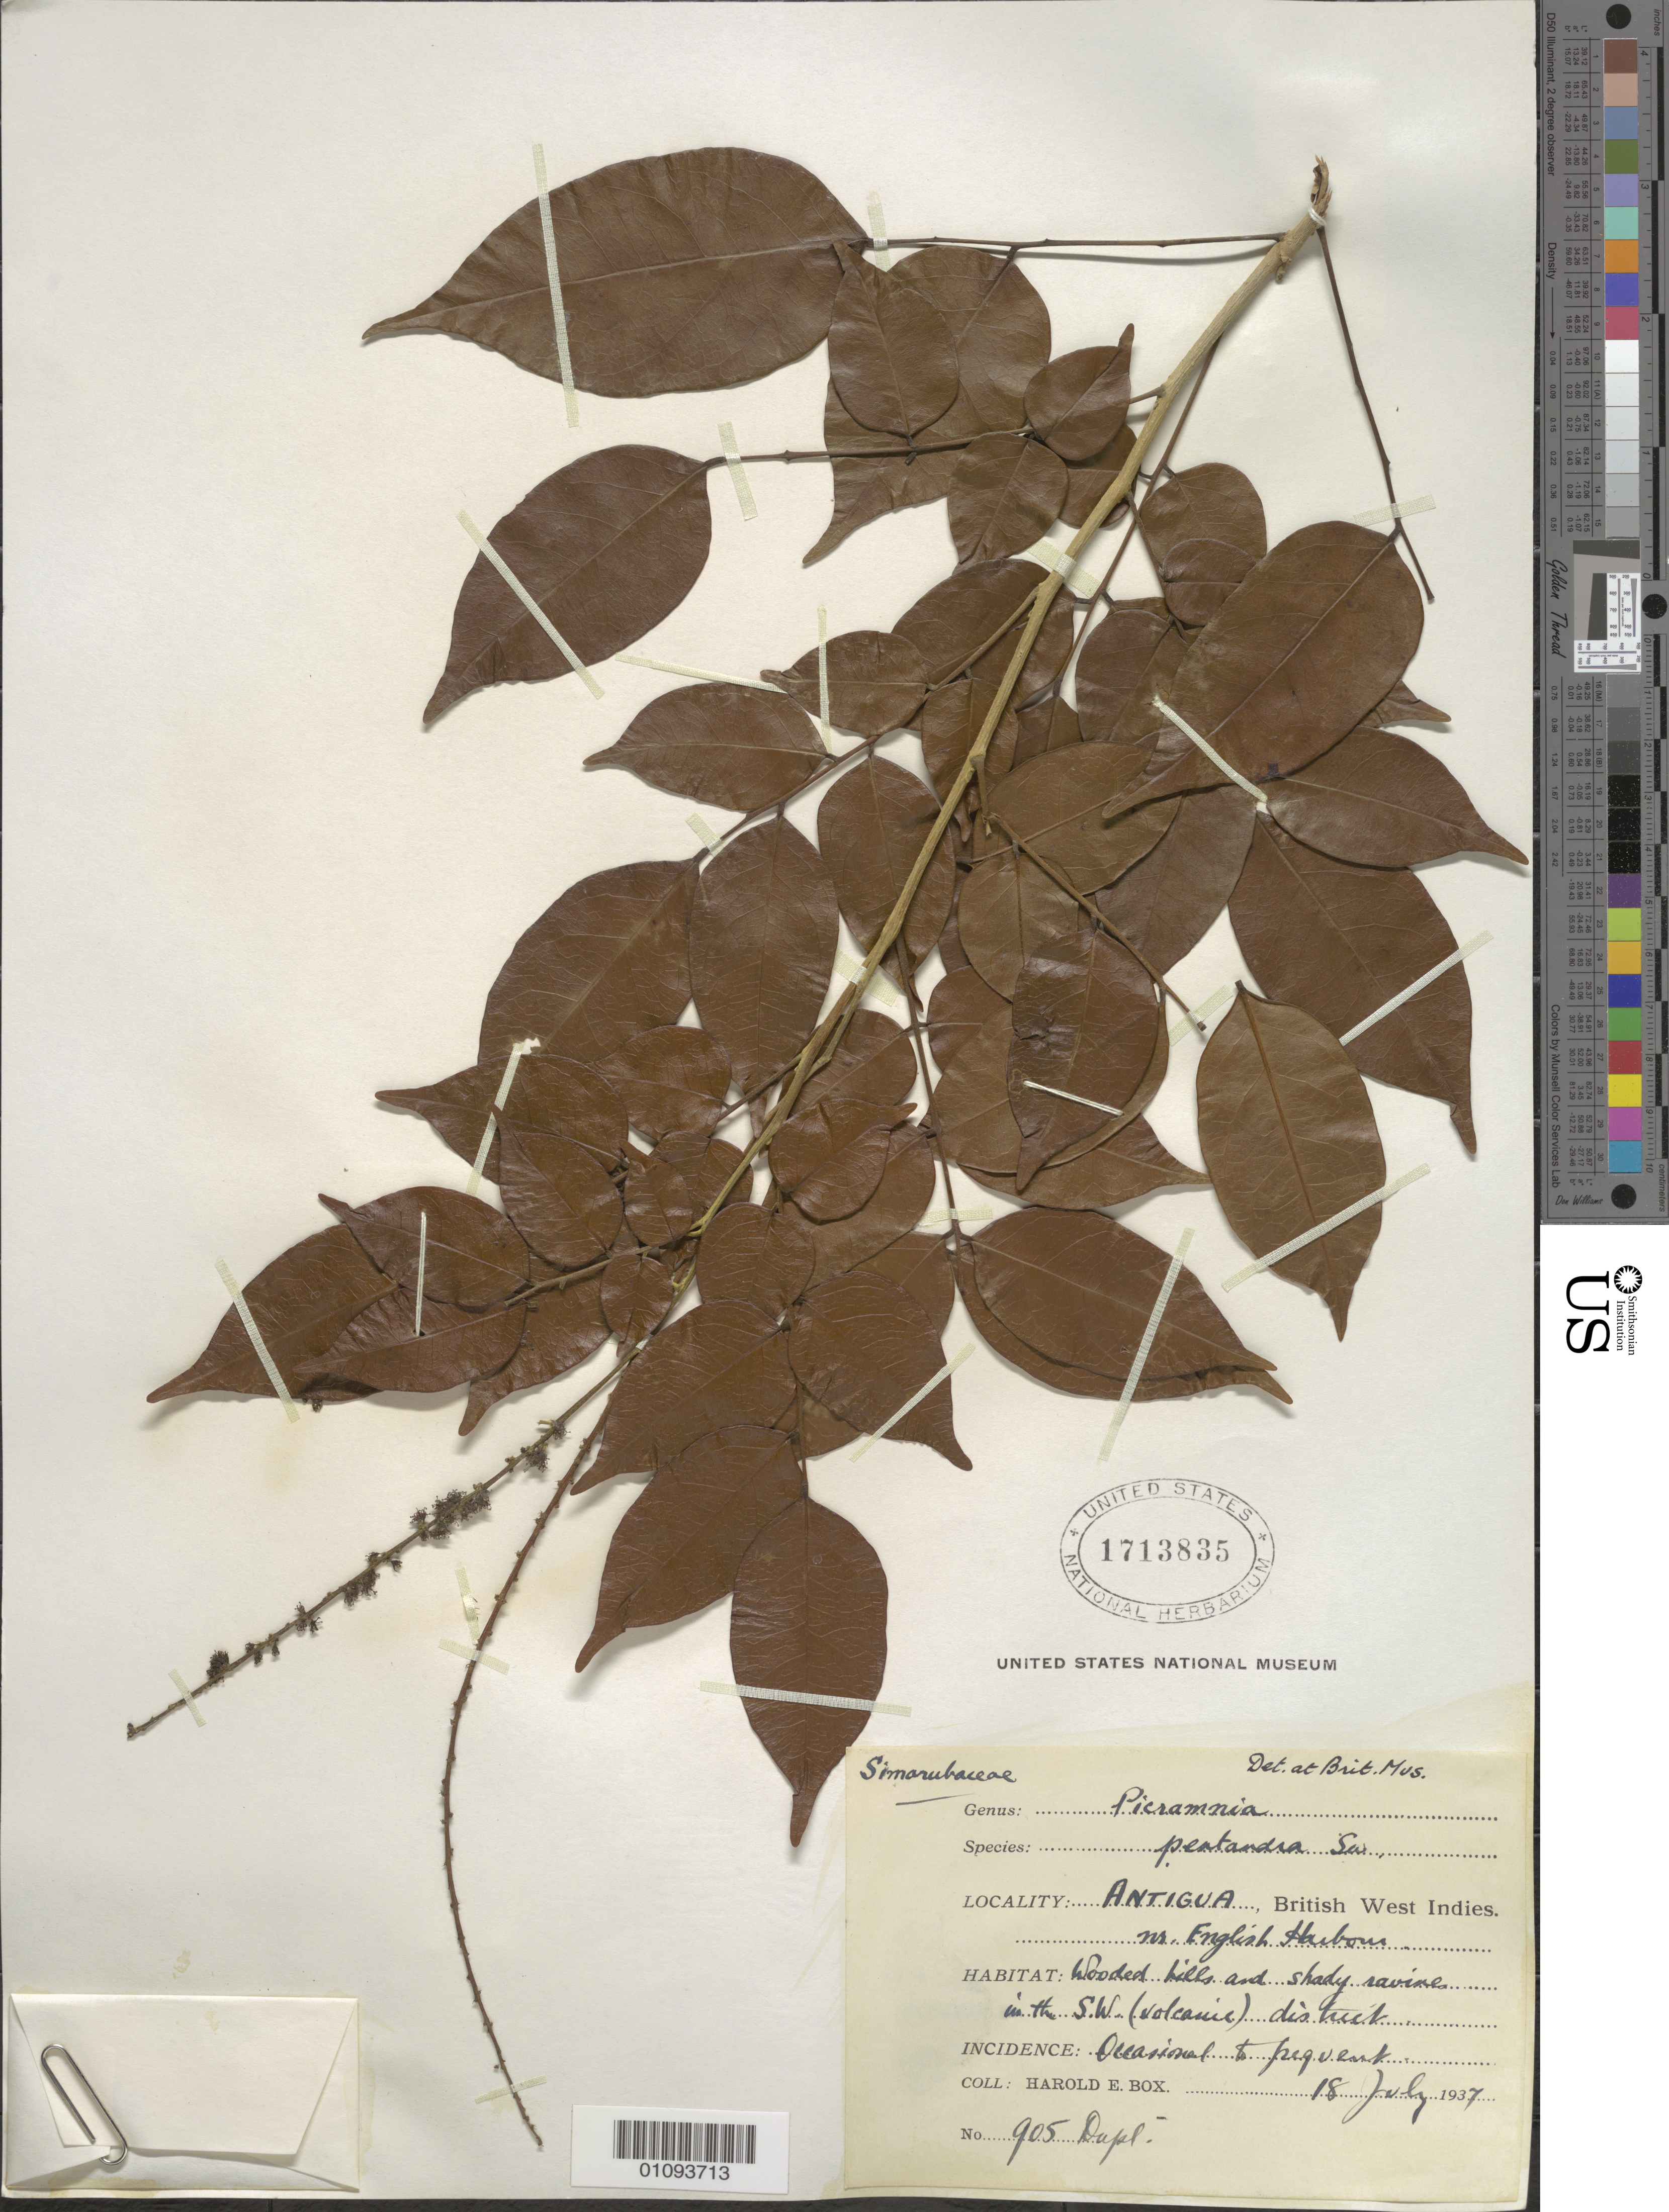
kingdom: Plantae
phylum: Tracheophyta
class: Magnoliopsida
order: Picramniales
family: Picramniaceae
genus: Picramnia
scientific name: Picramnia pentandra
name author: Sw.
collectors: H. E. Box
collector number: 905 dupl.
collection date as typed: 18 Jul 1937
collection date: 1937-07-18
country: Antigua and Barbuda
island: Antigua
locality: SW (volcanic) district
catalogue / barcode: US 1713835